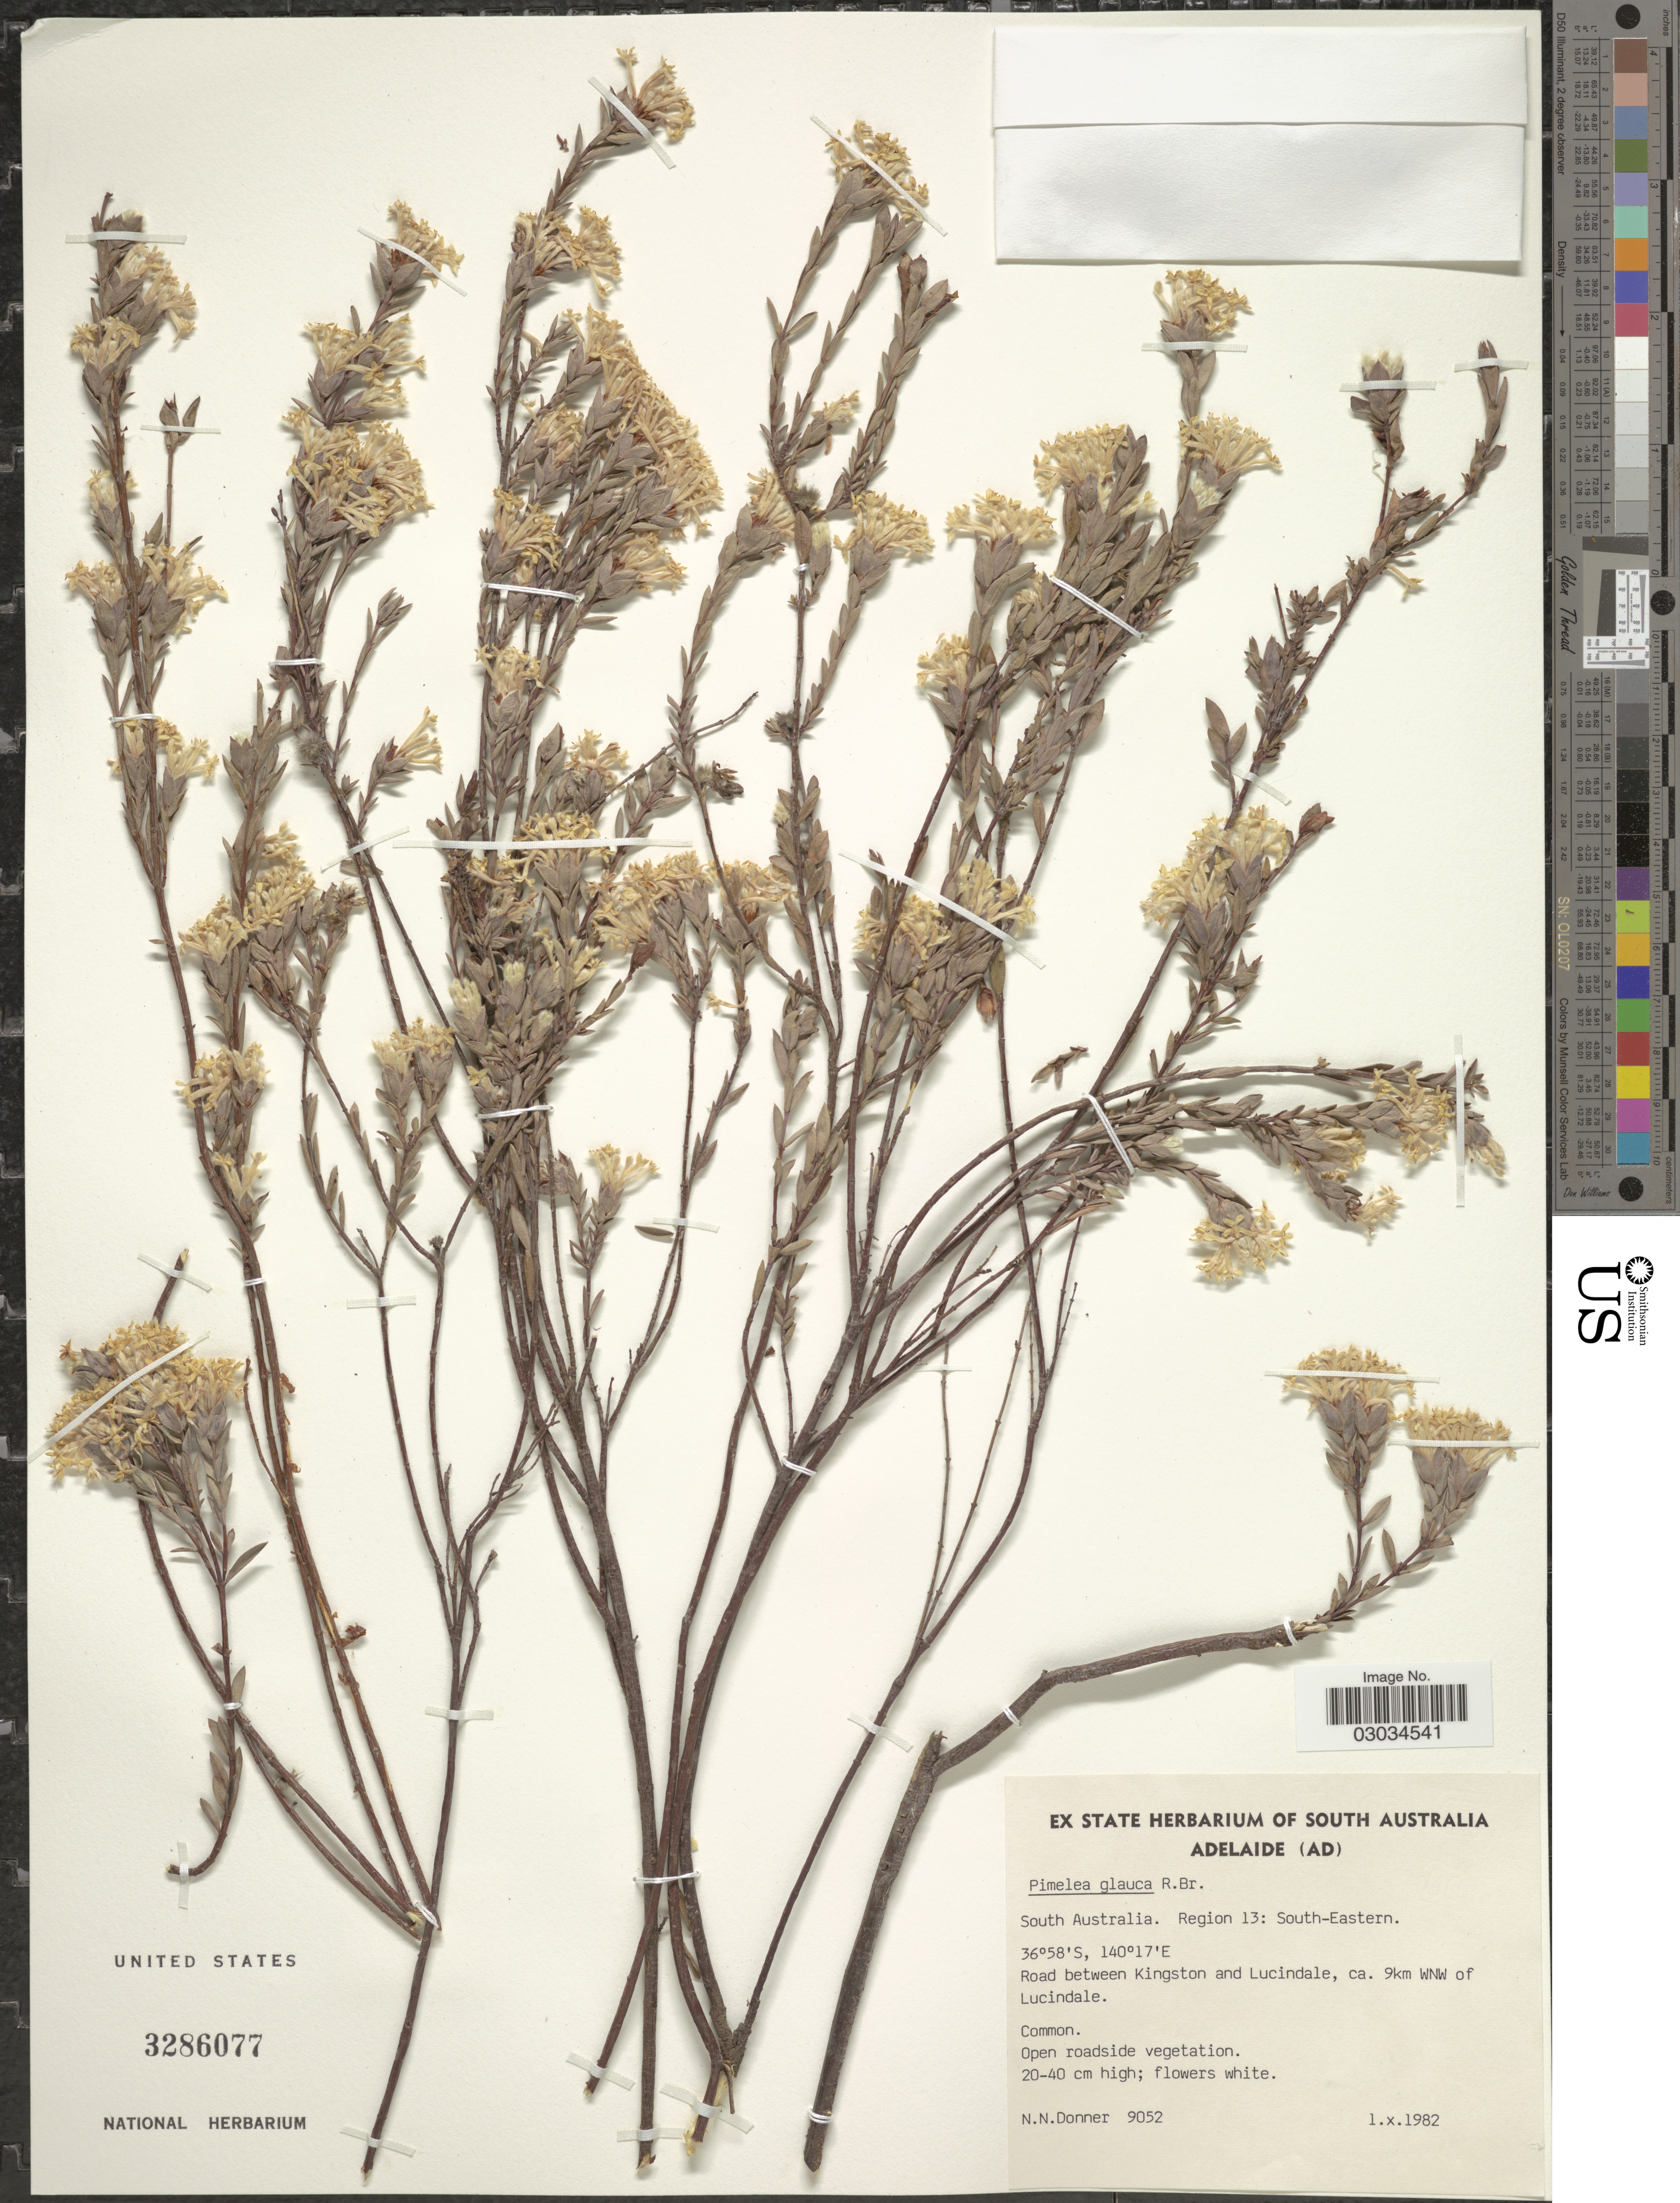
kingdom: Plantae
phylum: Tracheophyta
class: Magnoliopsida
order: Malvales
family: Thymelaeaceae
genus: Pimelea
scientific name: Pimelea glauca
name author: R. Br.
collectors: N. Donner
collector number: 9052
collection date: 1982-10-01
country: Australia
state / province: South Australia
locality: Region 13: South-Eastern. Road between Kingston and Lucindale, ca. 9 km WNW of Lucindale.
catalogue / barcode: US 3286077